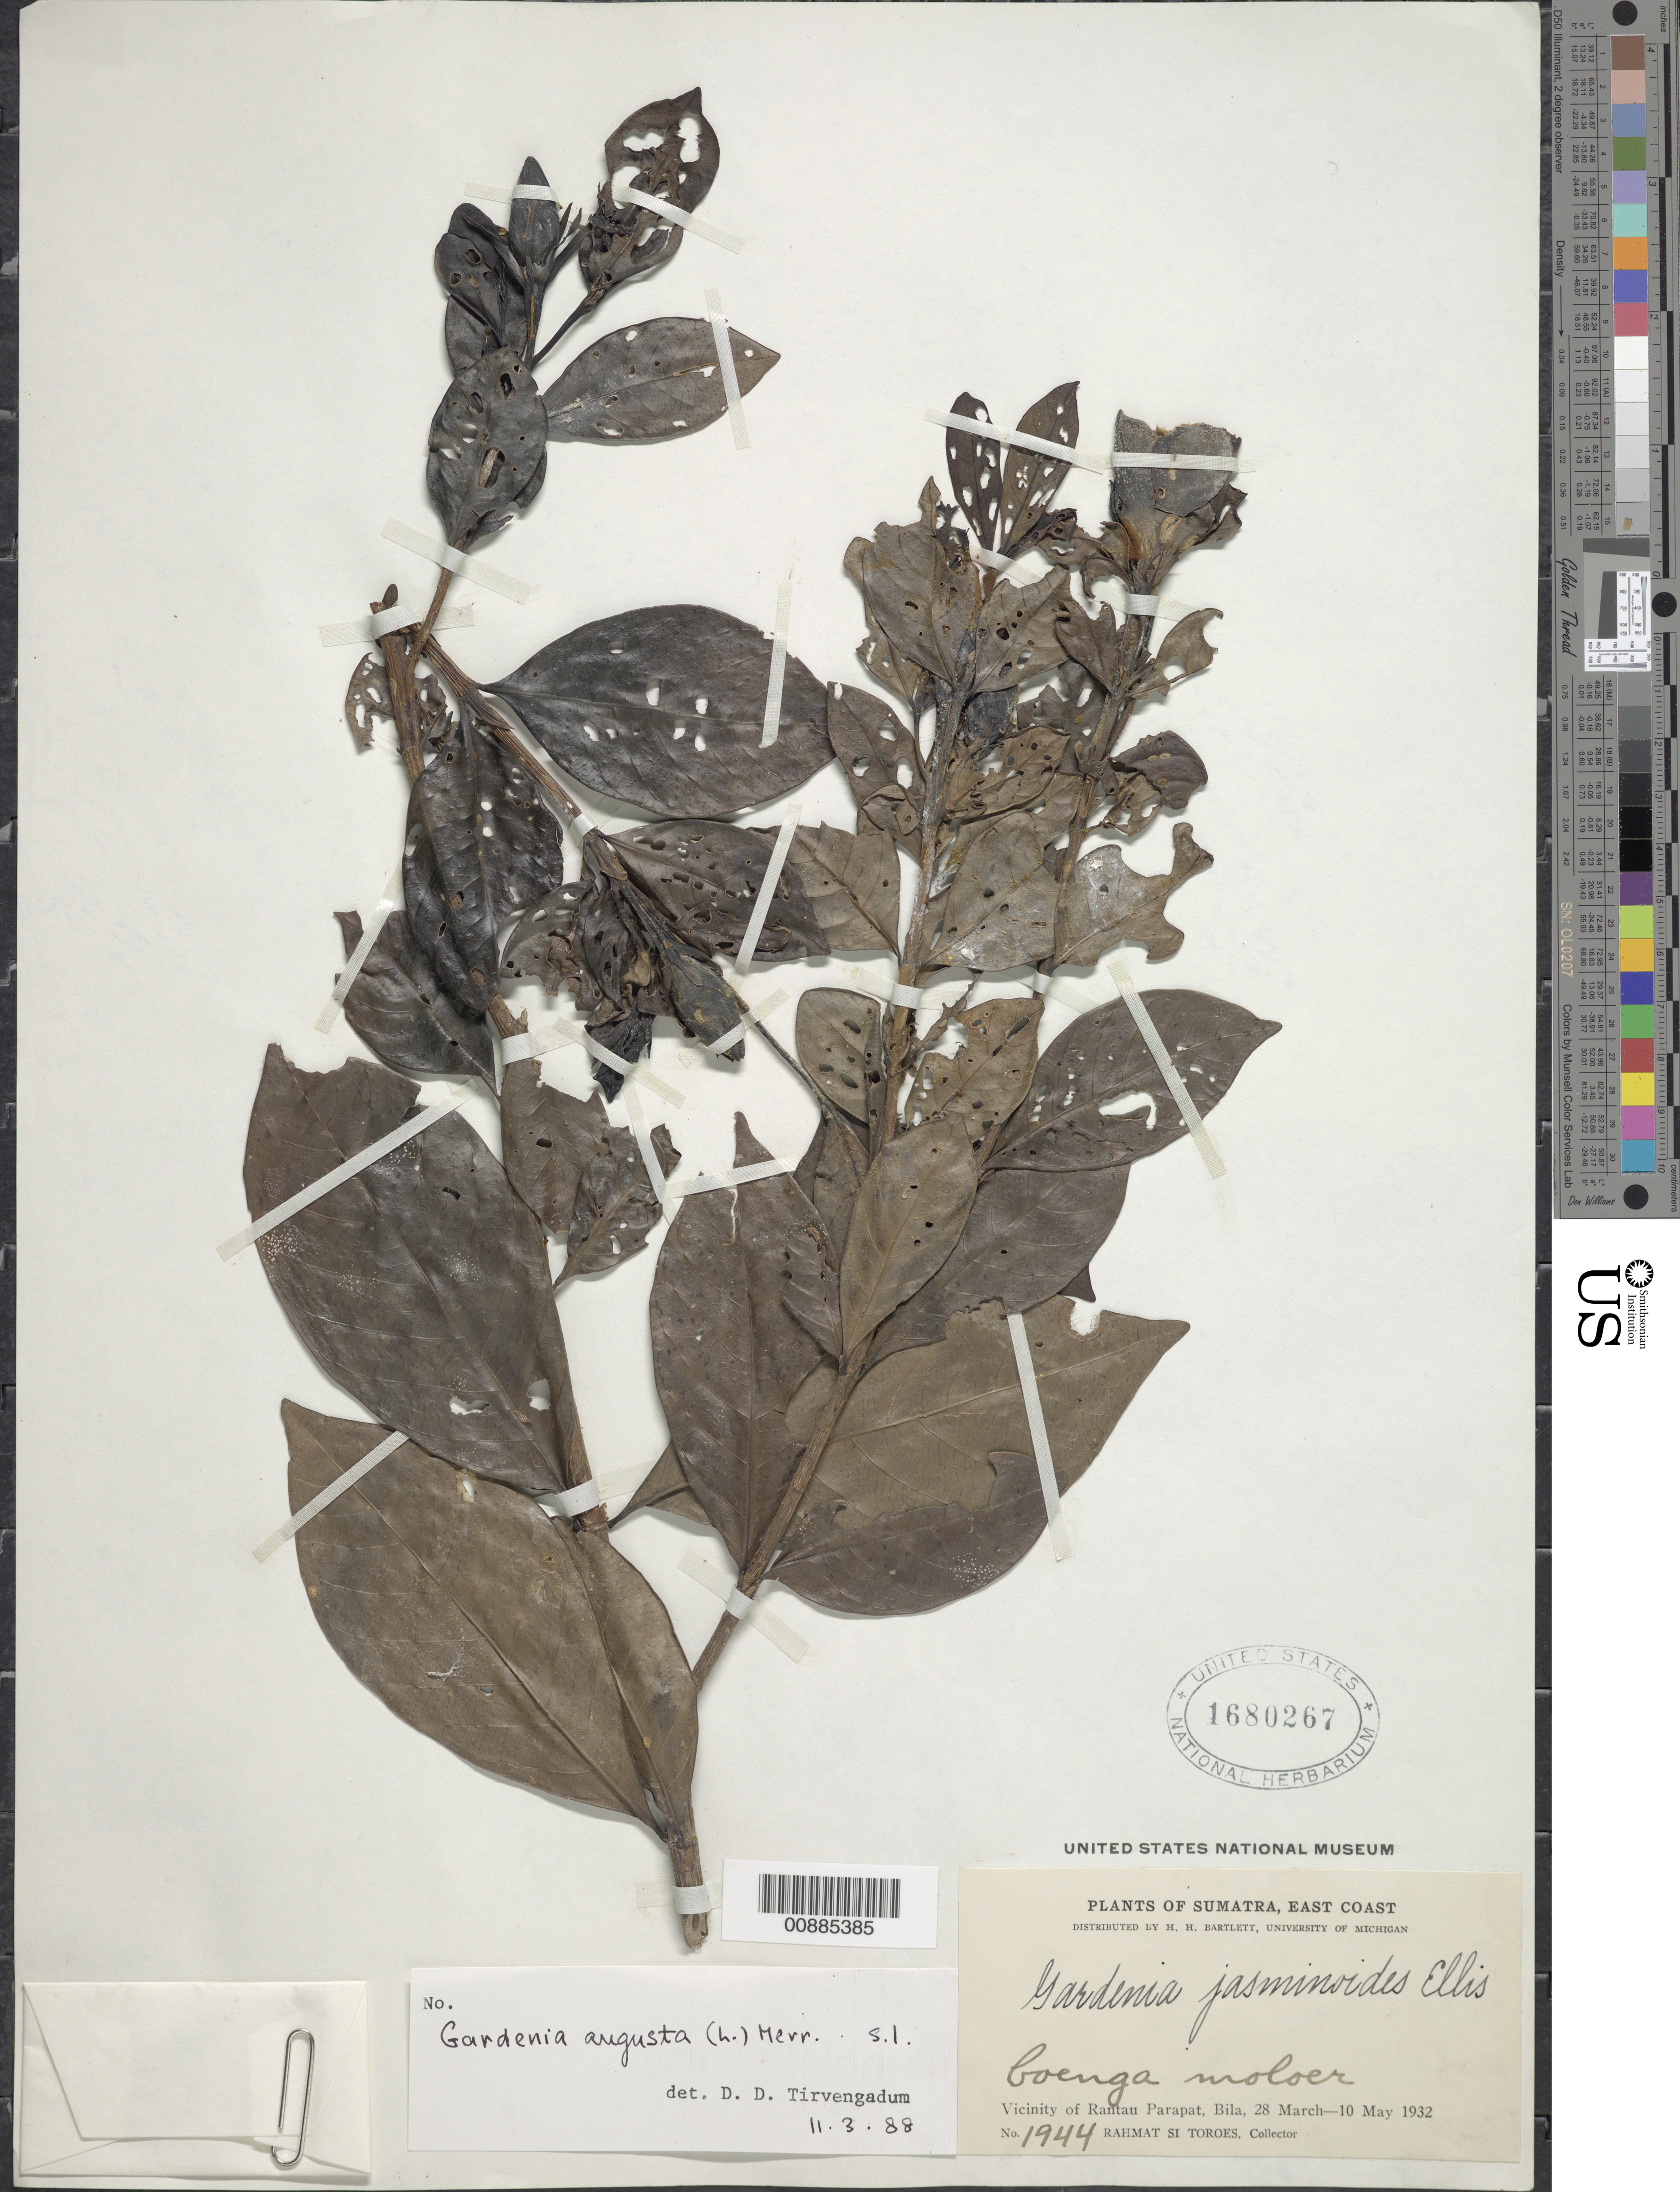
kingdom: Plantae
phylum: Tracheophyta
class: Magnoliopsida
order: Gentianales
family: Rubiaceae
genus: Gardenia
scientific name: Gardenia augusta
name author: (L.) Merr.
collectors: Rahmat Si Boeea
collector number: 1944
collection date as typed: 28 Mar 1932 to 10 May 1932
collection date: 1932-03-28/1932-05-10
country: Indonesia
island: Sumatra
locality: Vicinity of Rantau Parapat, Bila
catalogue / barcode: US 1680267